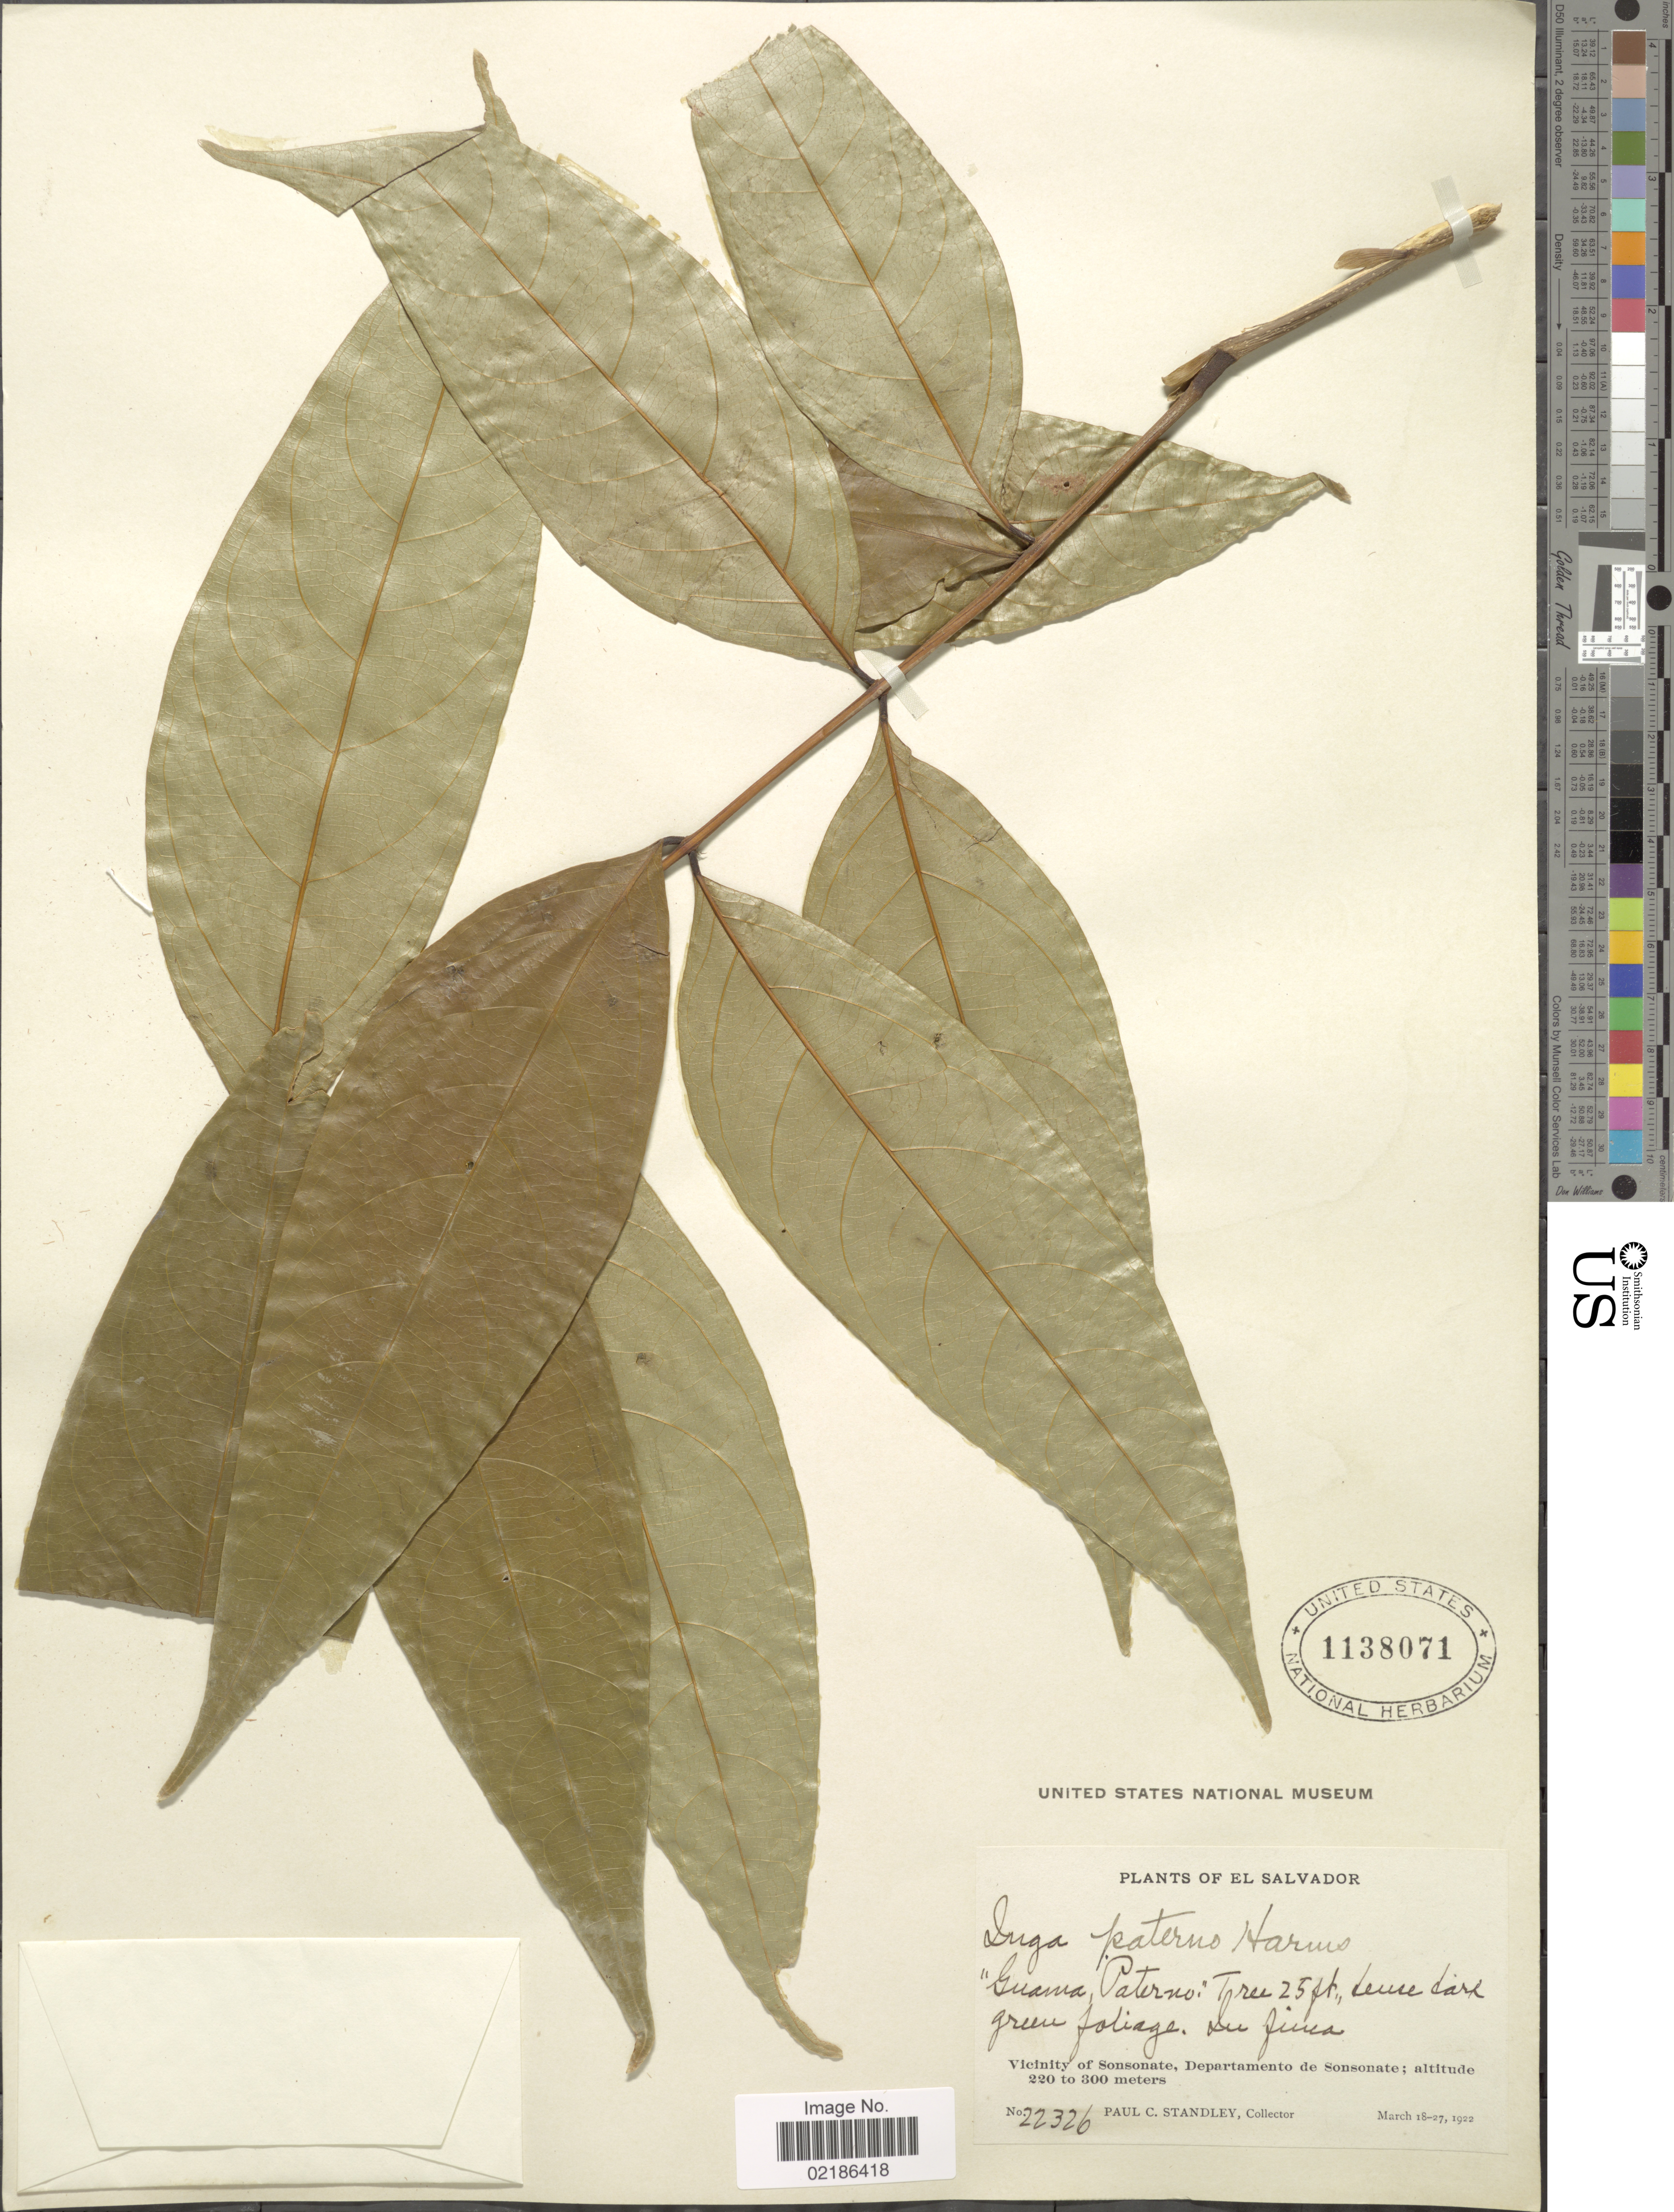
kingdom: Plantae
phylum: Tracheophyta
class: Magnoliopsida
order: Fabales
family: Fabaceae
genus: Inga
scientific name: Inga paterno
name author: Harms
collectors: P. C. Standley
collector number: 22326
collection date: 1922-03-18/1922-03-27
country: El Salvador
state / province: Sonsonate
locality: Vicinity of Sonsonate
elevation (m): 220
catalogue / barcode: US 1138071